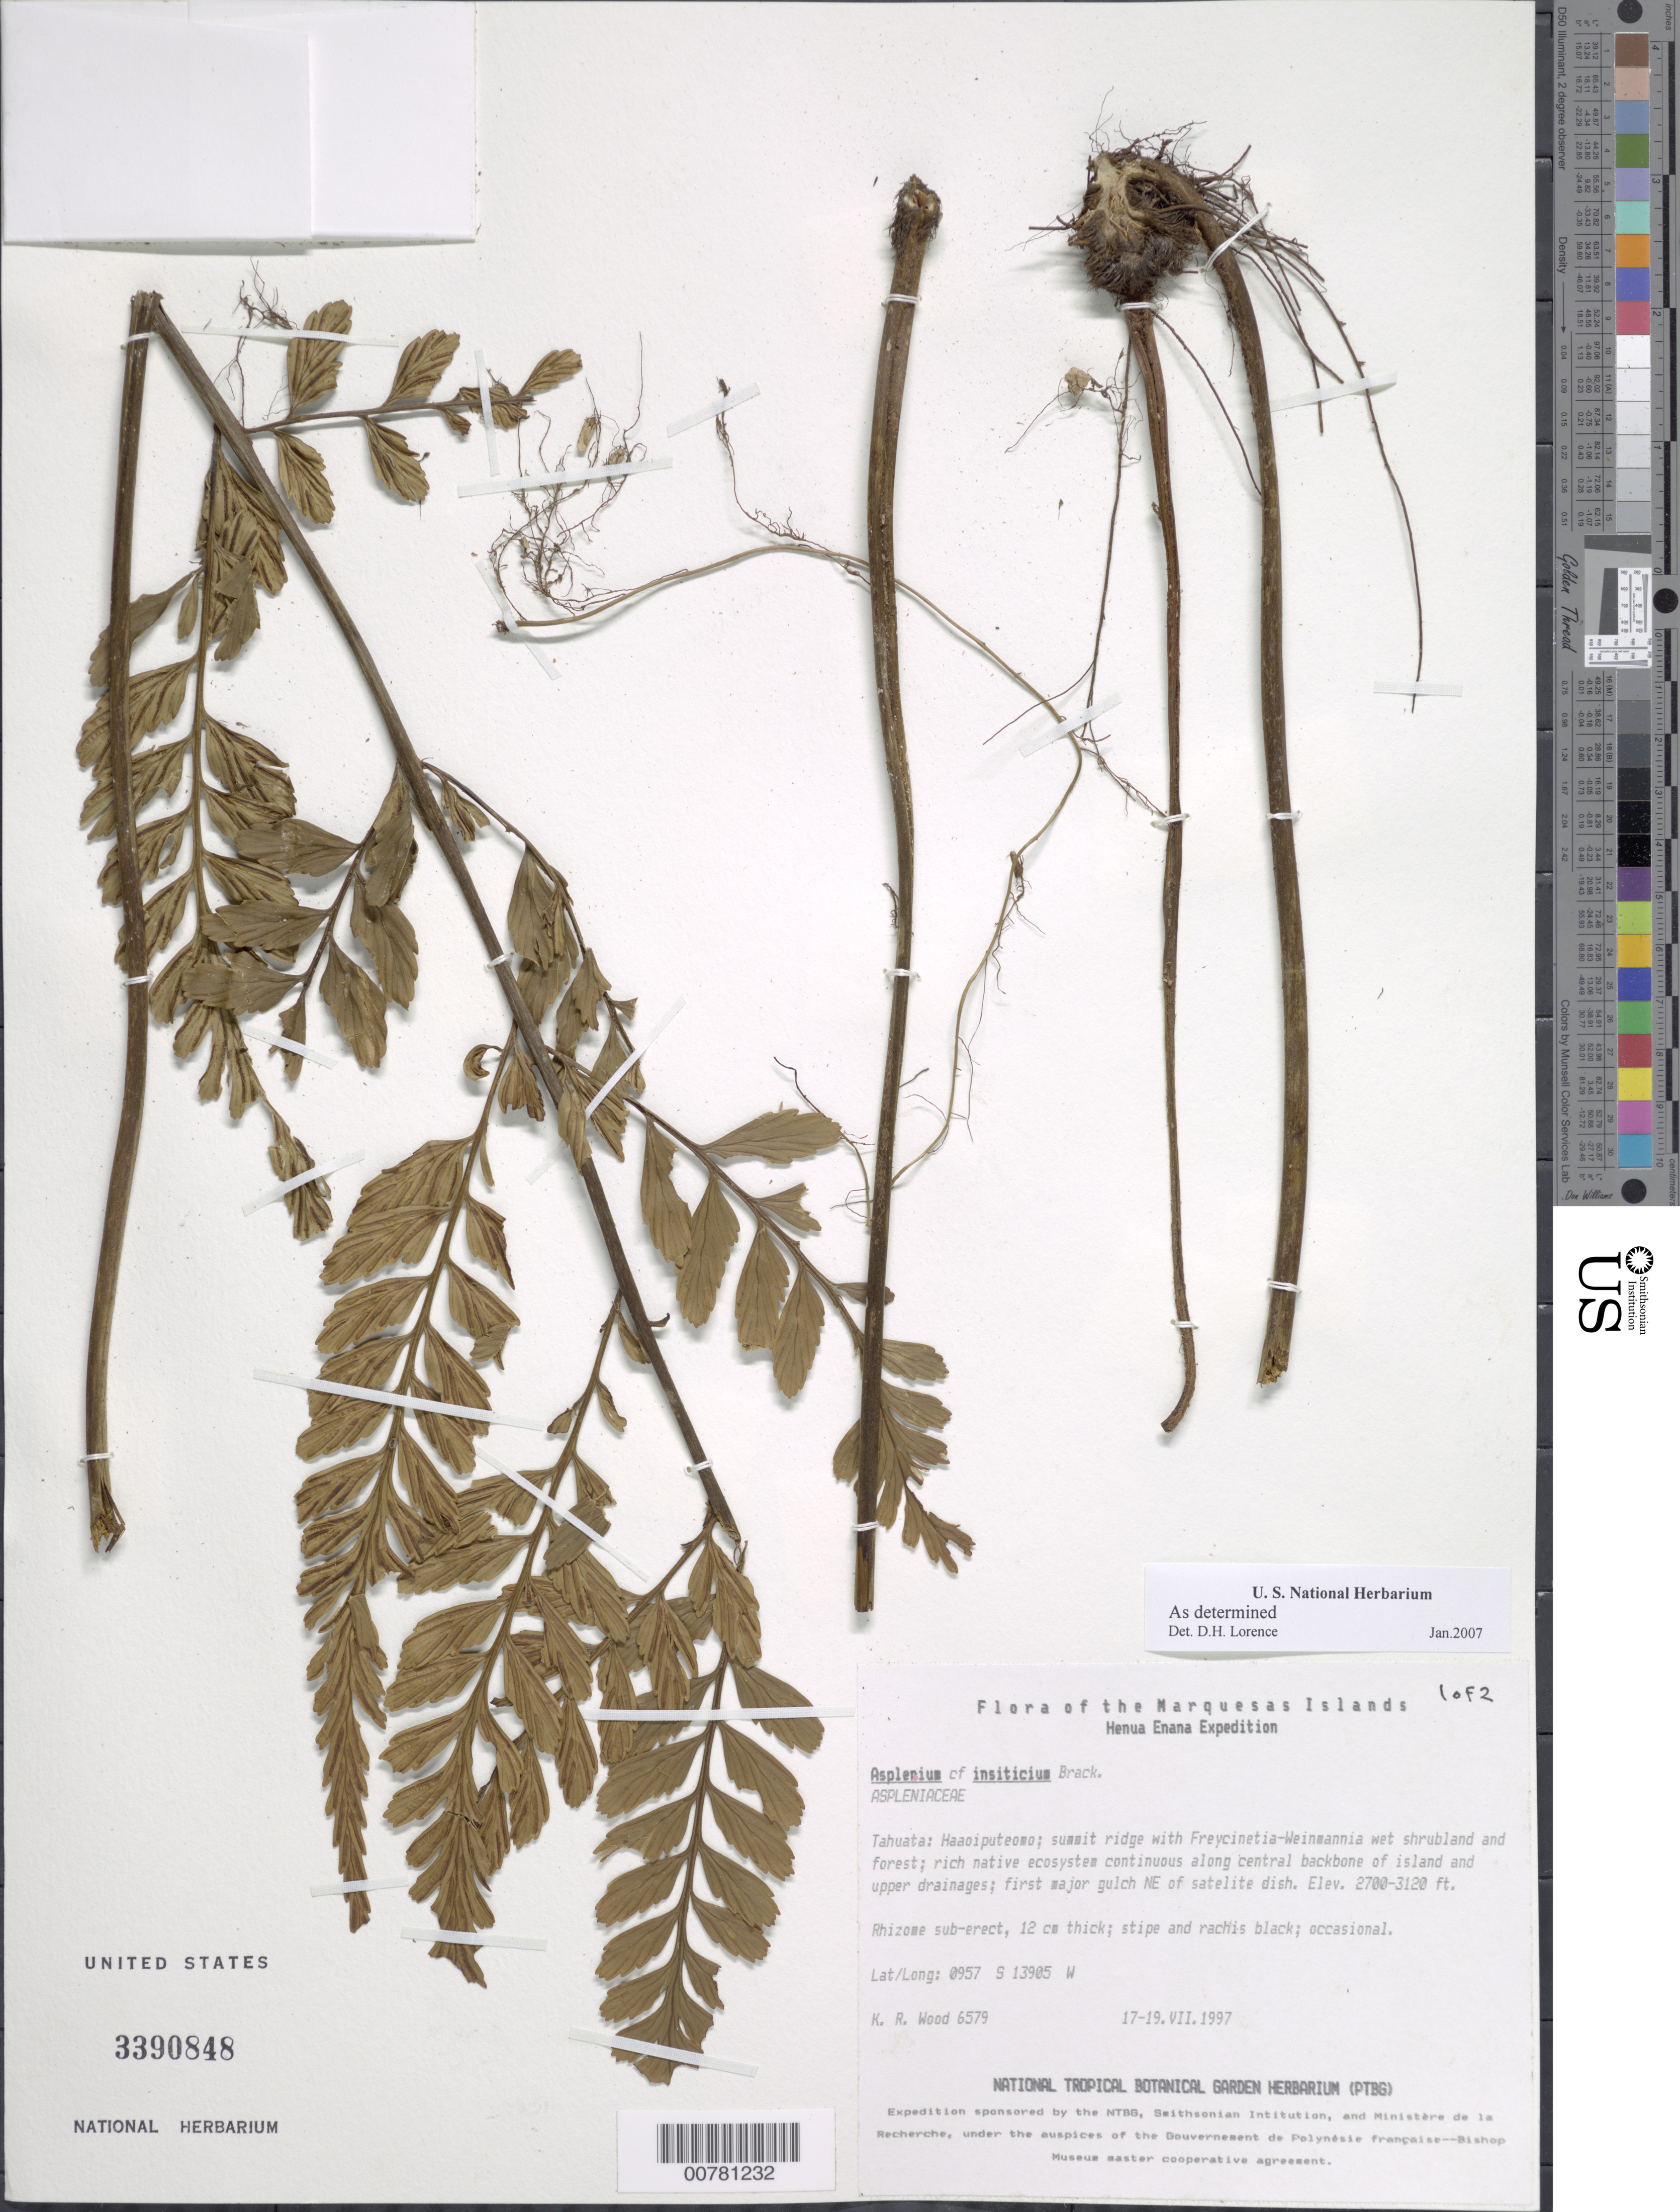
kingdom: Plantae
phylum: Tracheophyta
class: Polypodiopsida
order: Polypodiales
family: Aspleniaceae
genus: Asplenium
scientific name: Asplenium insiticium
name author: Brack. in Wilkes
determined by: Lorence, David H., (PTBG), National Tropical Botanical Garden (UNITED STATES)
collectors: K. R. Wood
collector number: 6579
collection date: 1997-07-17/1997-07-19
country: French Polynesia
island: Tahuata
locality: Haaoiputeomo, summit ridge, first major gulch NE of satelite dish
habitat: In Freycinetia - Weinmannia wet shrub and forest; rich native ecosystem, continuous along central backbone of island and upper drainages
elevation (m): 823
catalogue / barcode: US 3390848